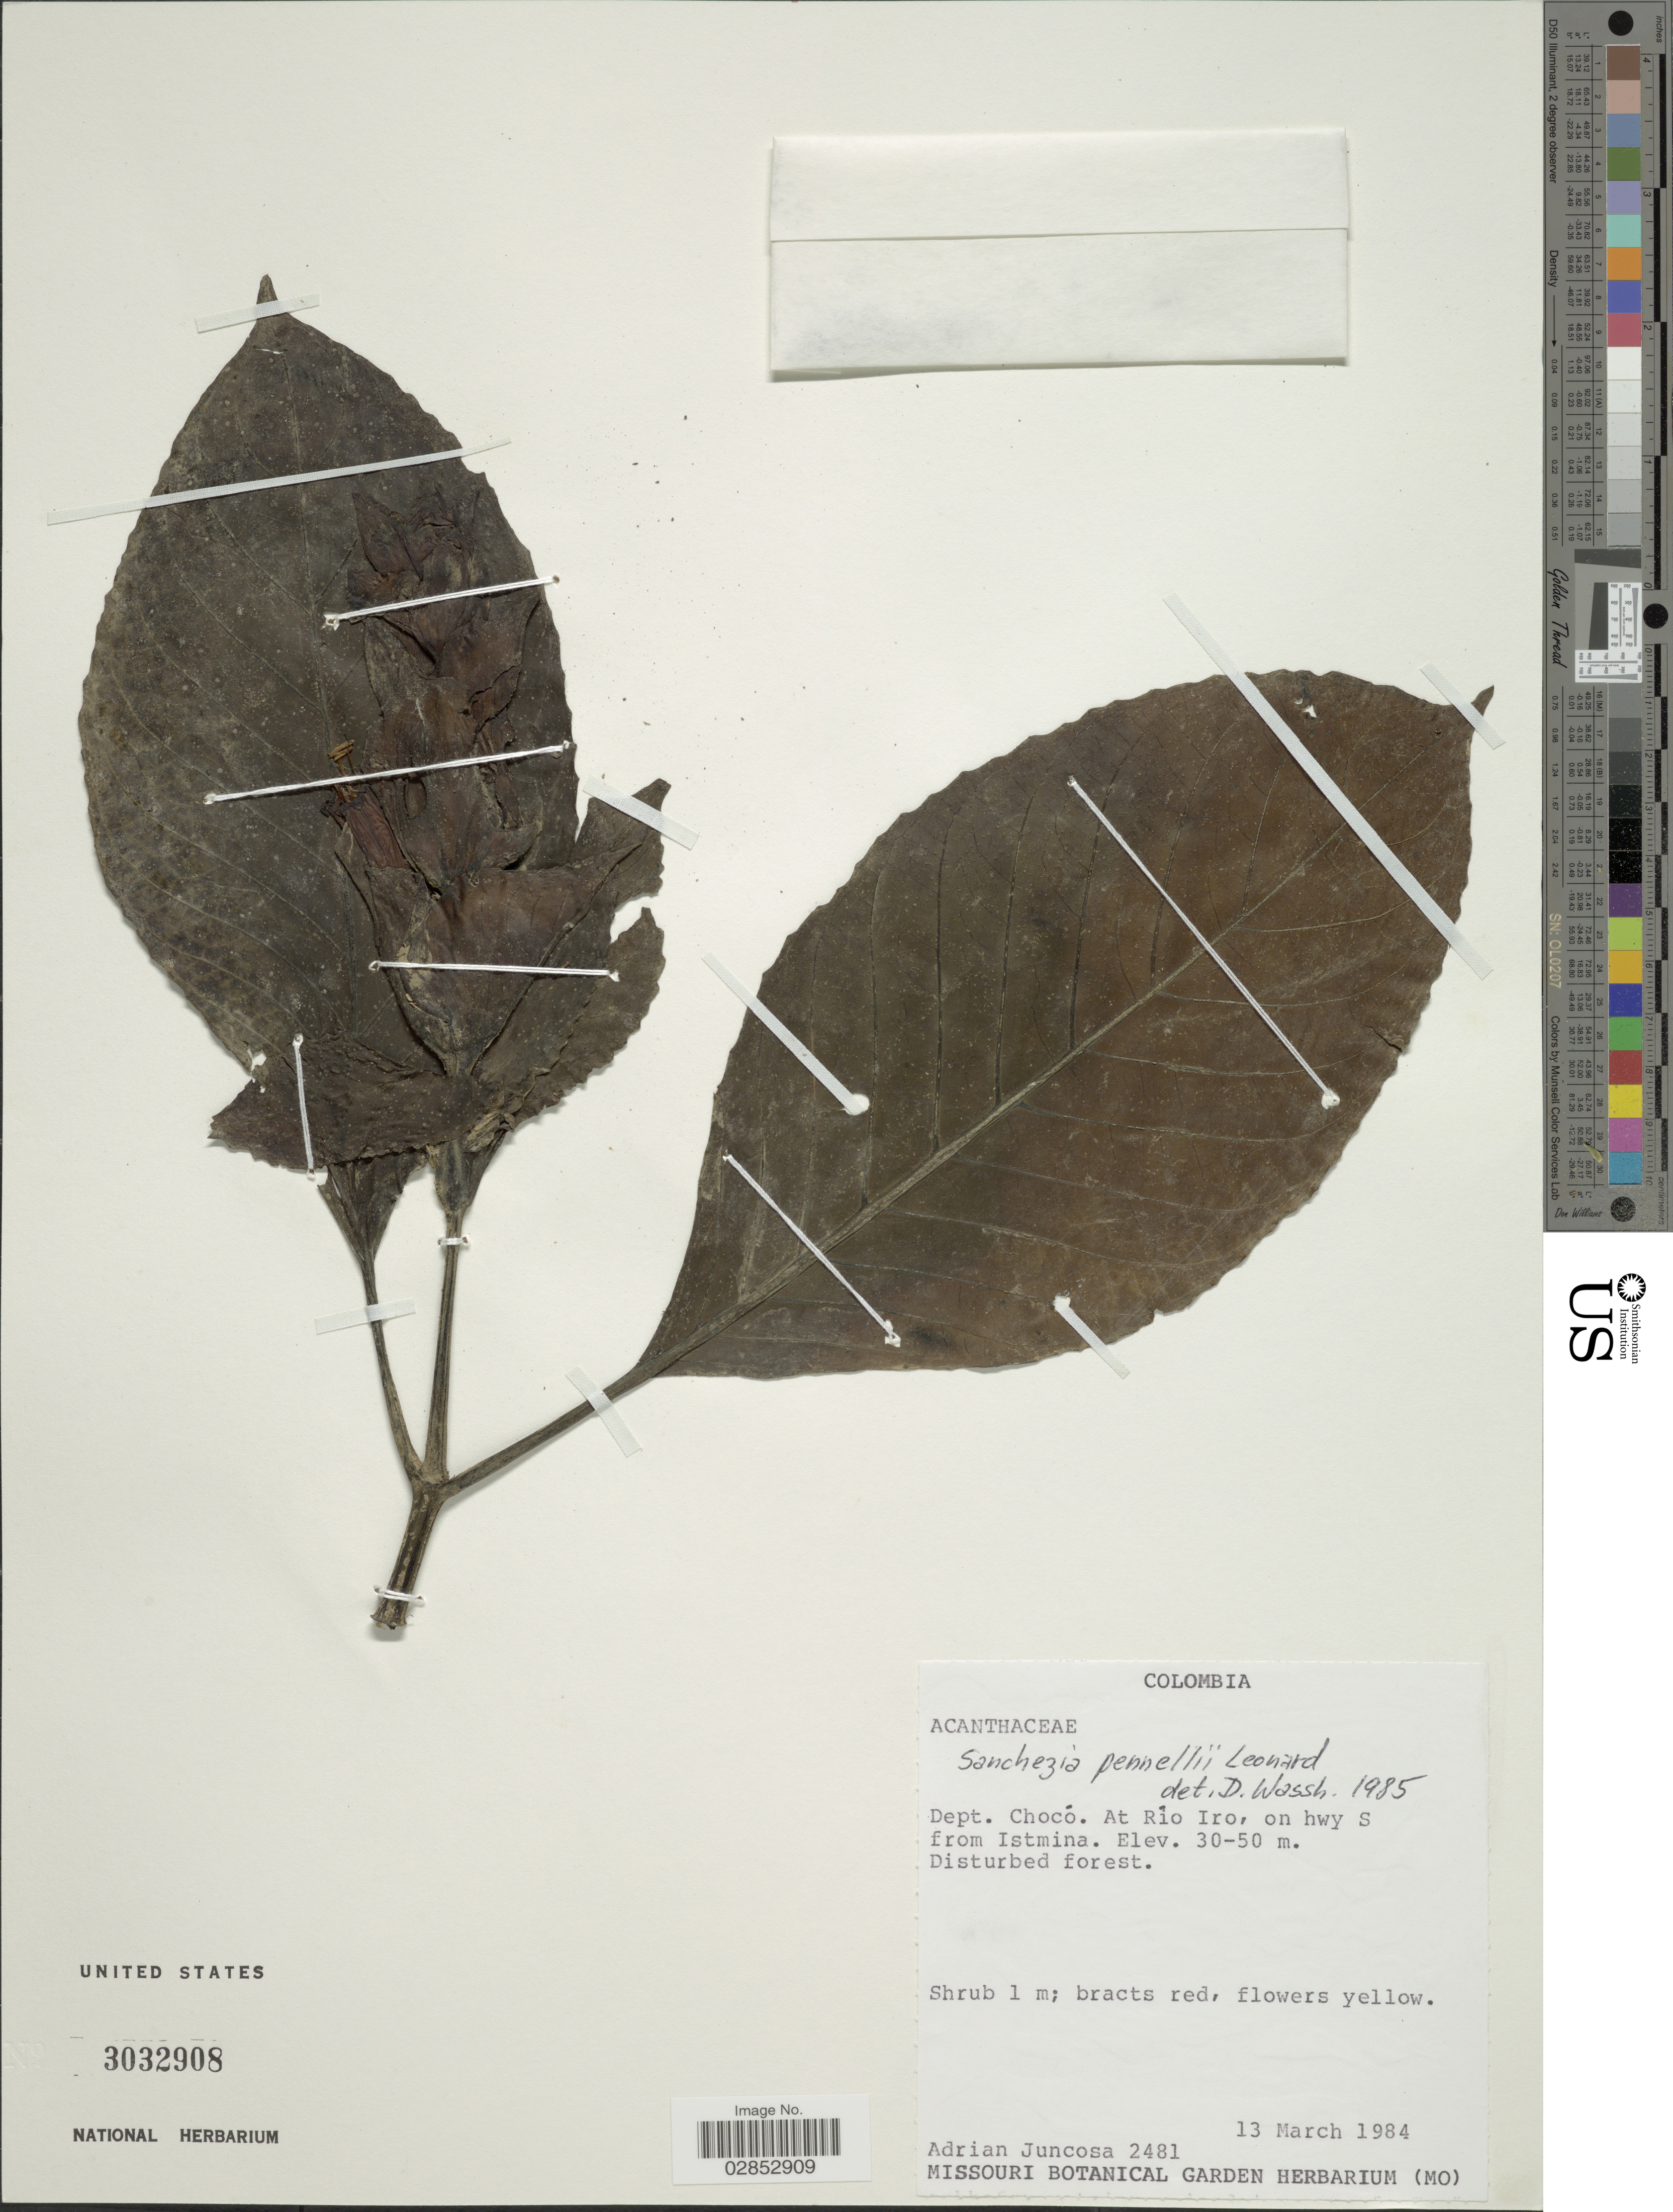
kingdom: Plantae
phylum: Tracheophyta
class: Magnoliopsida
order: Lamiales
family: Acanthaceae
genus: Sanchezia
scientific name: Sanchezia macrocnemis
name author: (Nees) Wassh.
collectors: A. Juncosa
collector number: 2481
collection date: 1984-03-13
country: Colombia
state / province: Chocó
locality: Dept. Chocó. At Río Iro, on hwy S from Istmina.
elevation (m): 30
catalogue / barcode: US 3032908